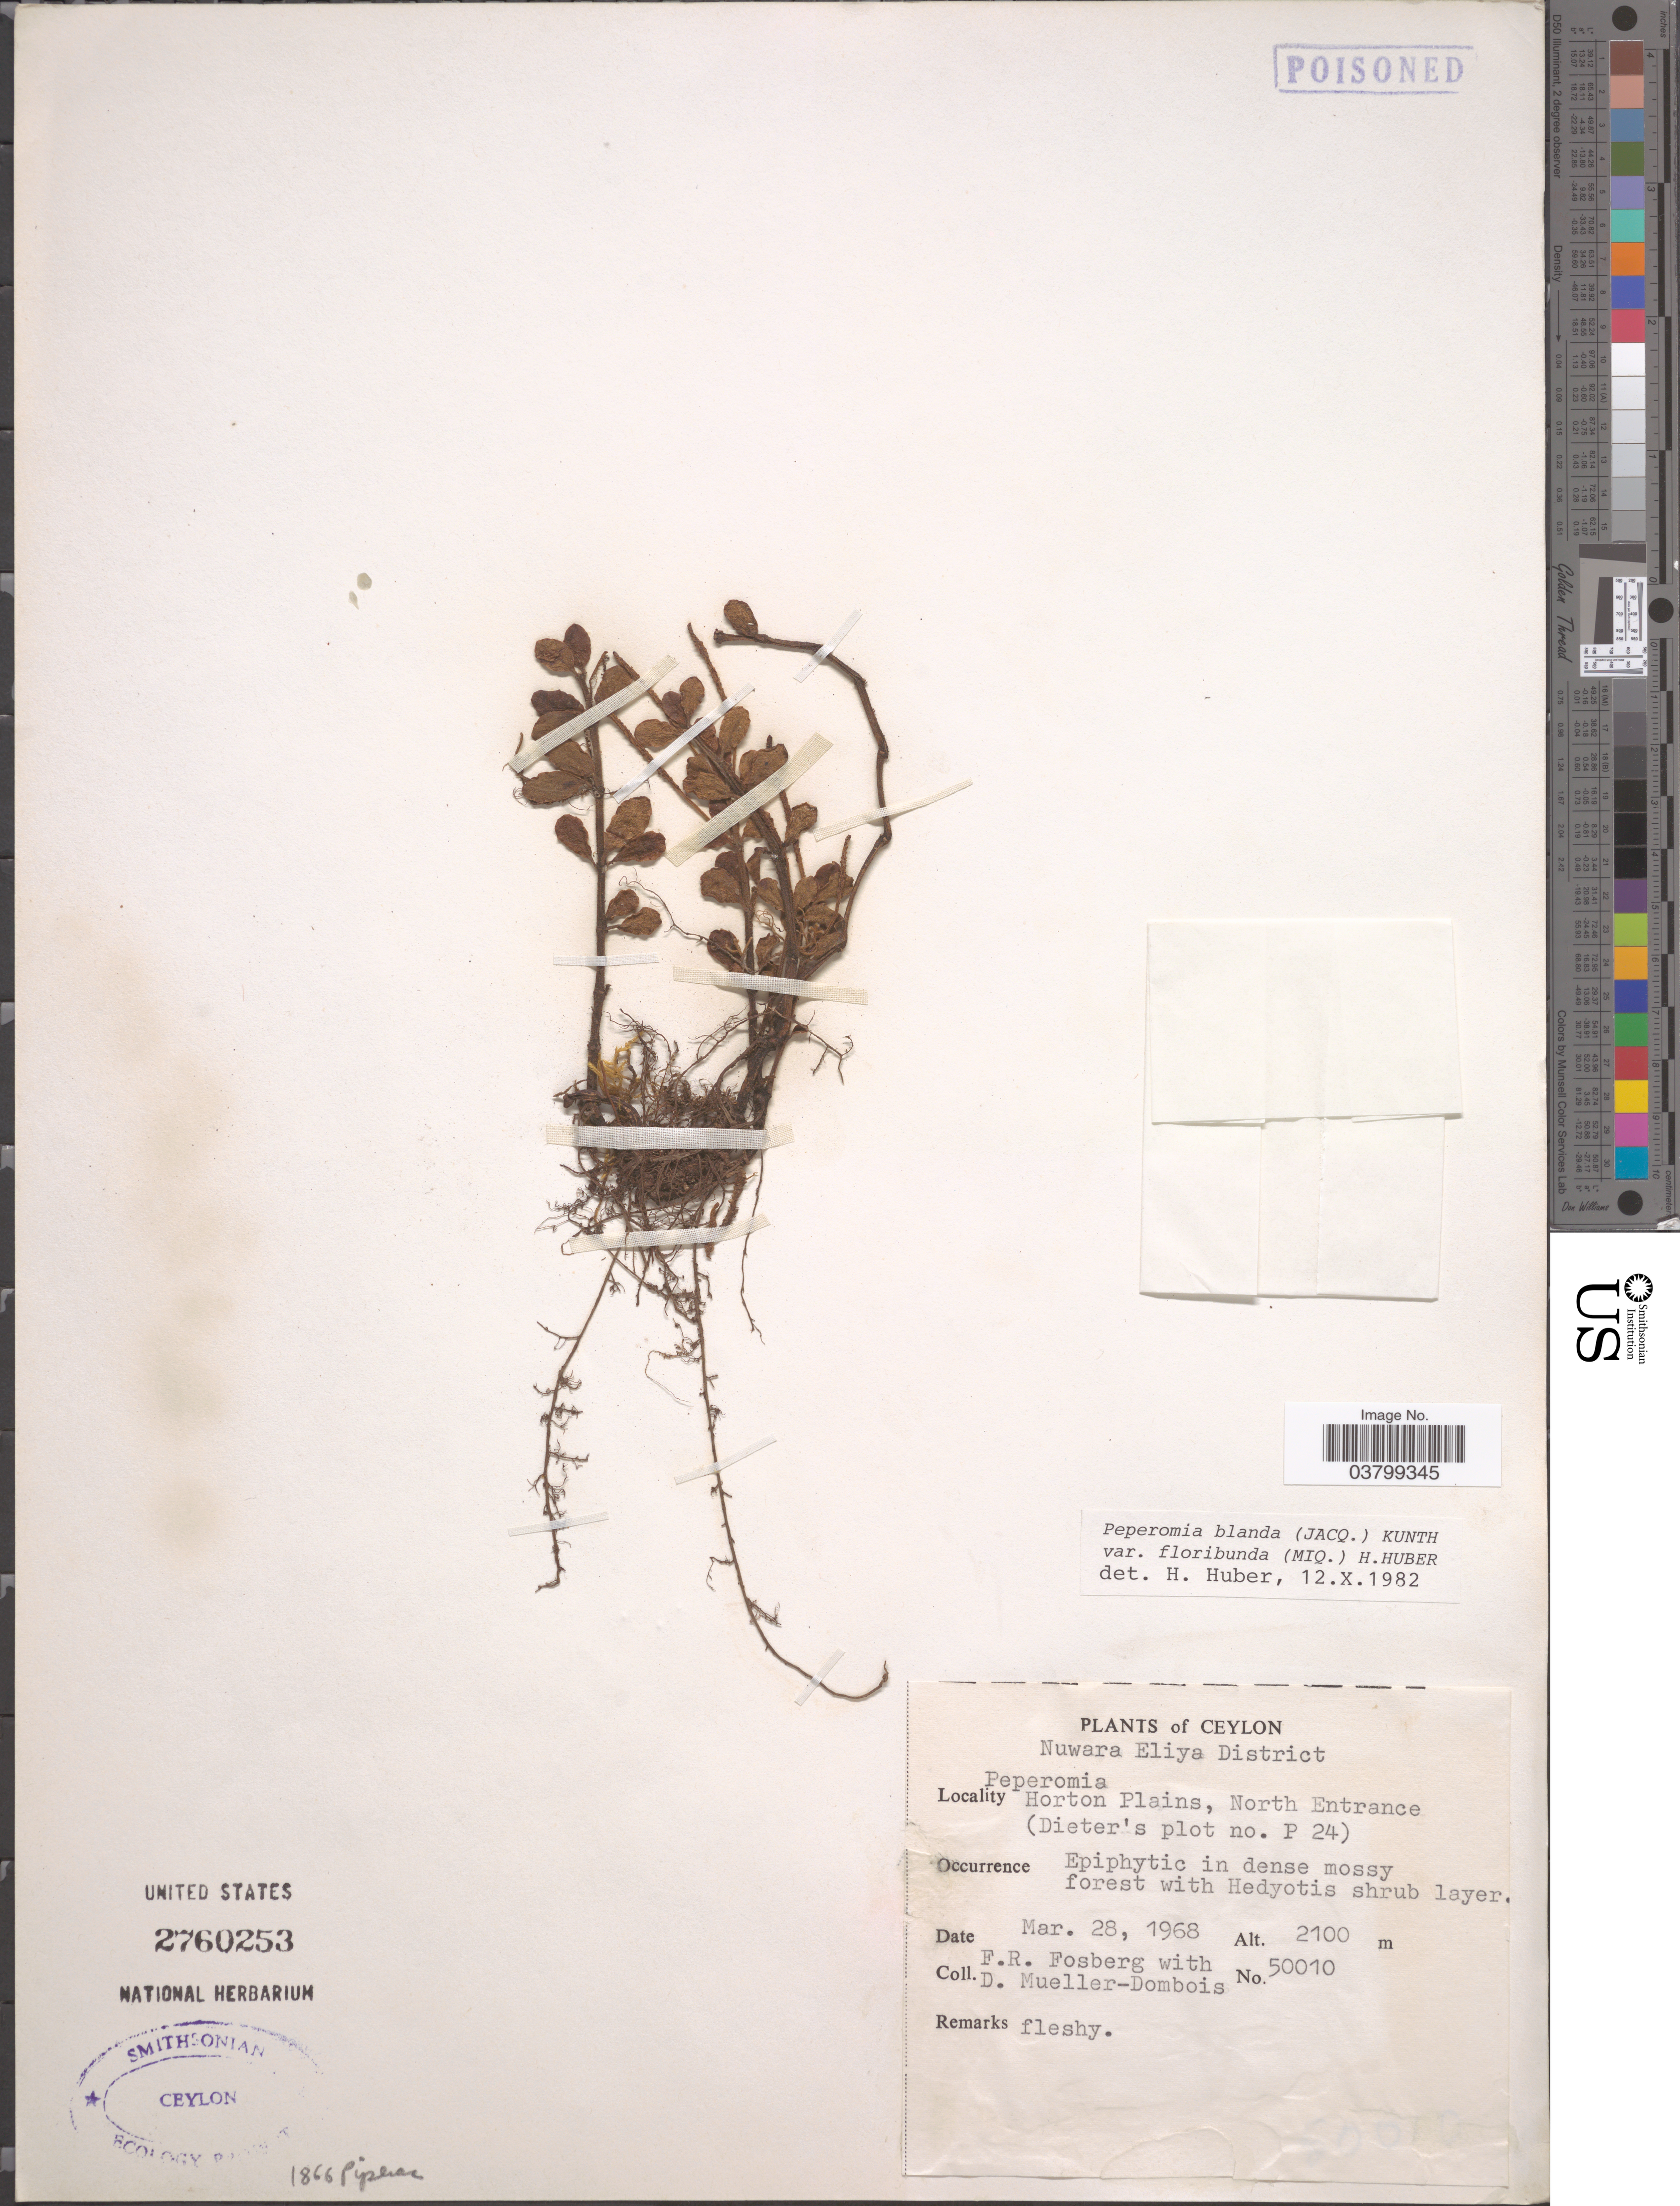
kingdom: Plantae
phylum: Tracheophyta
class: Magnoliopsida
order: Piperales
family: Piperaceae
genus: Peperomia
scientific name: Peperomia blanda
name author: (Jacq.) Kunth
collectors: F. R. Fosberg & D. Mueller-Dombois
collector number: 50010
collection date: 1968-03-28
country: Sri Lanka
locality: Ceylon. Nuwara Eliya District. Horton Plains, North Entrance (Dieter's plot no. P24).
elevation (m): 2100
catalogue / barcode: US 2760253